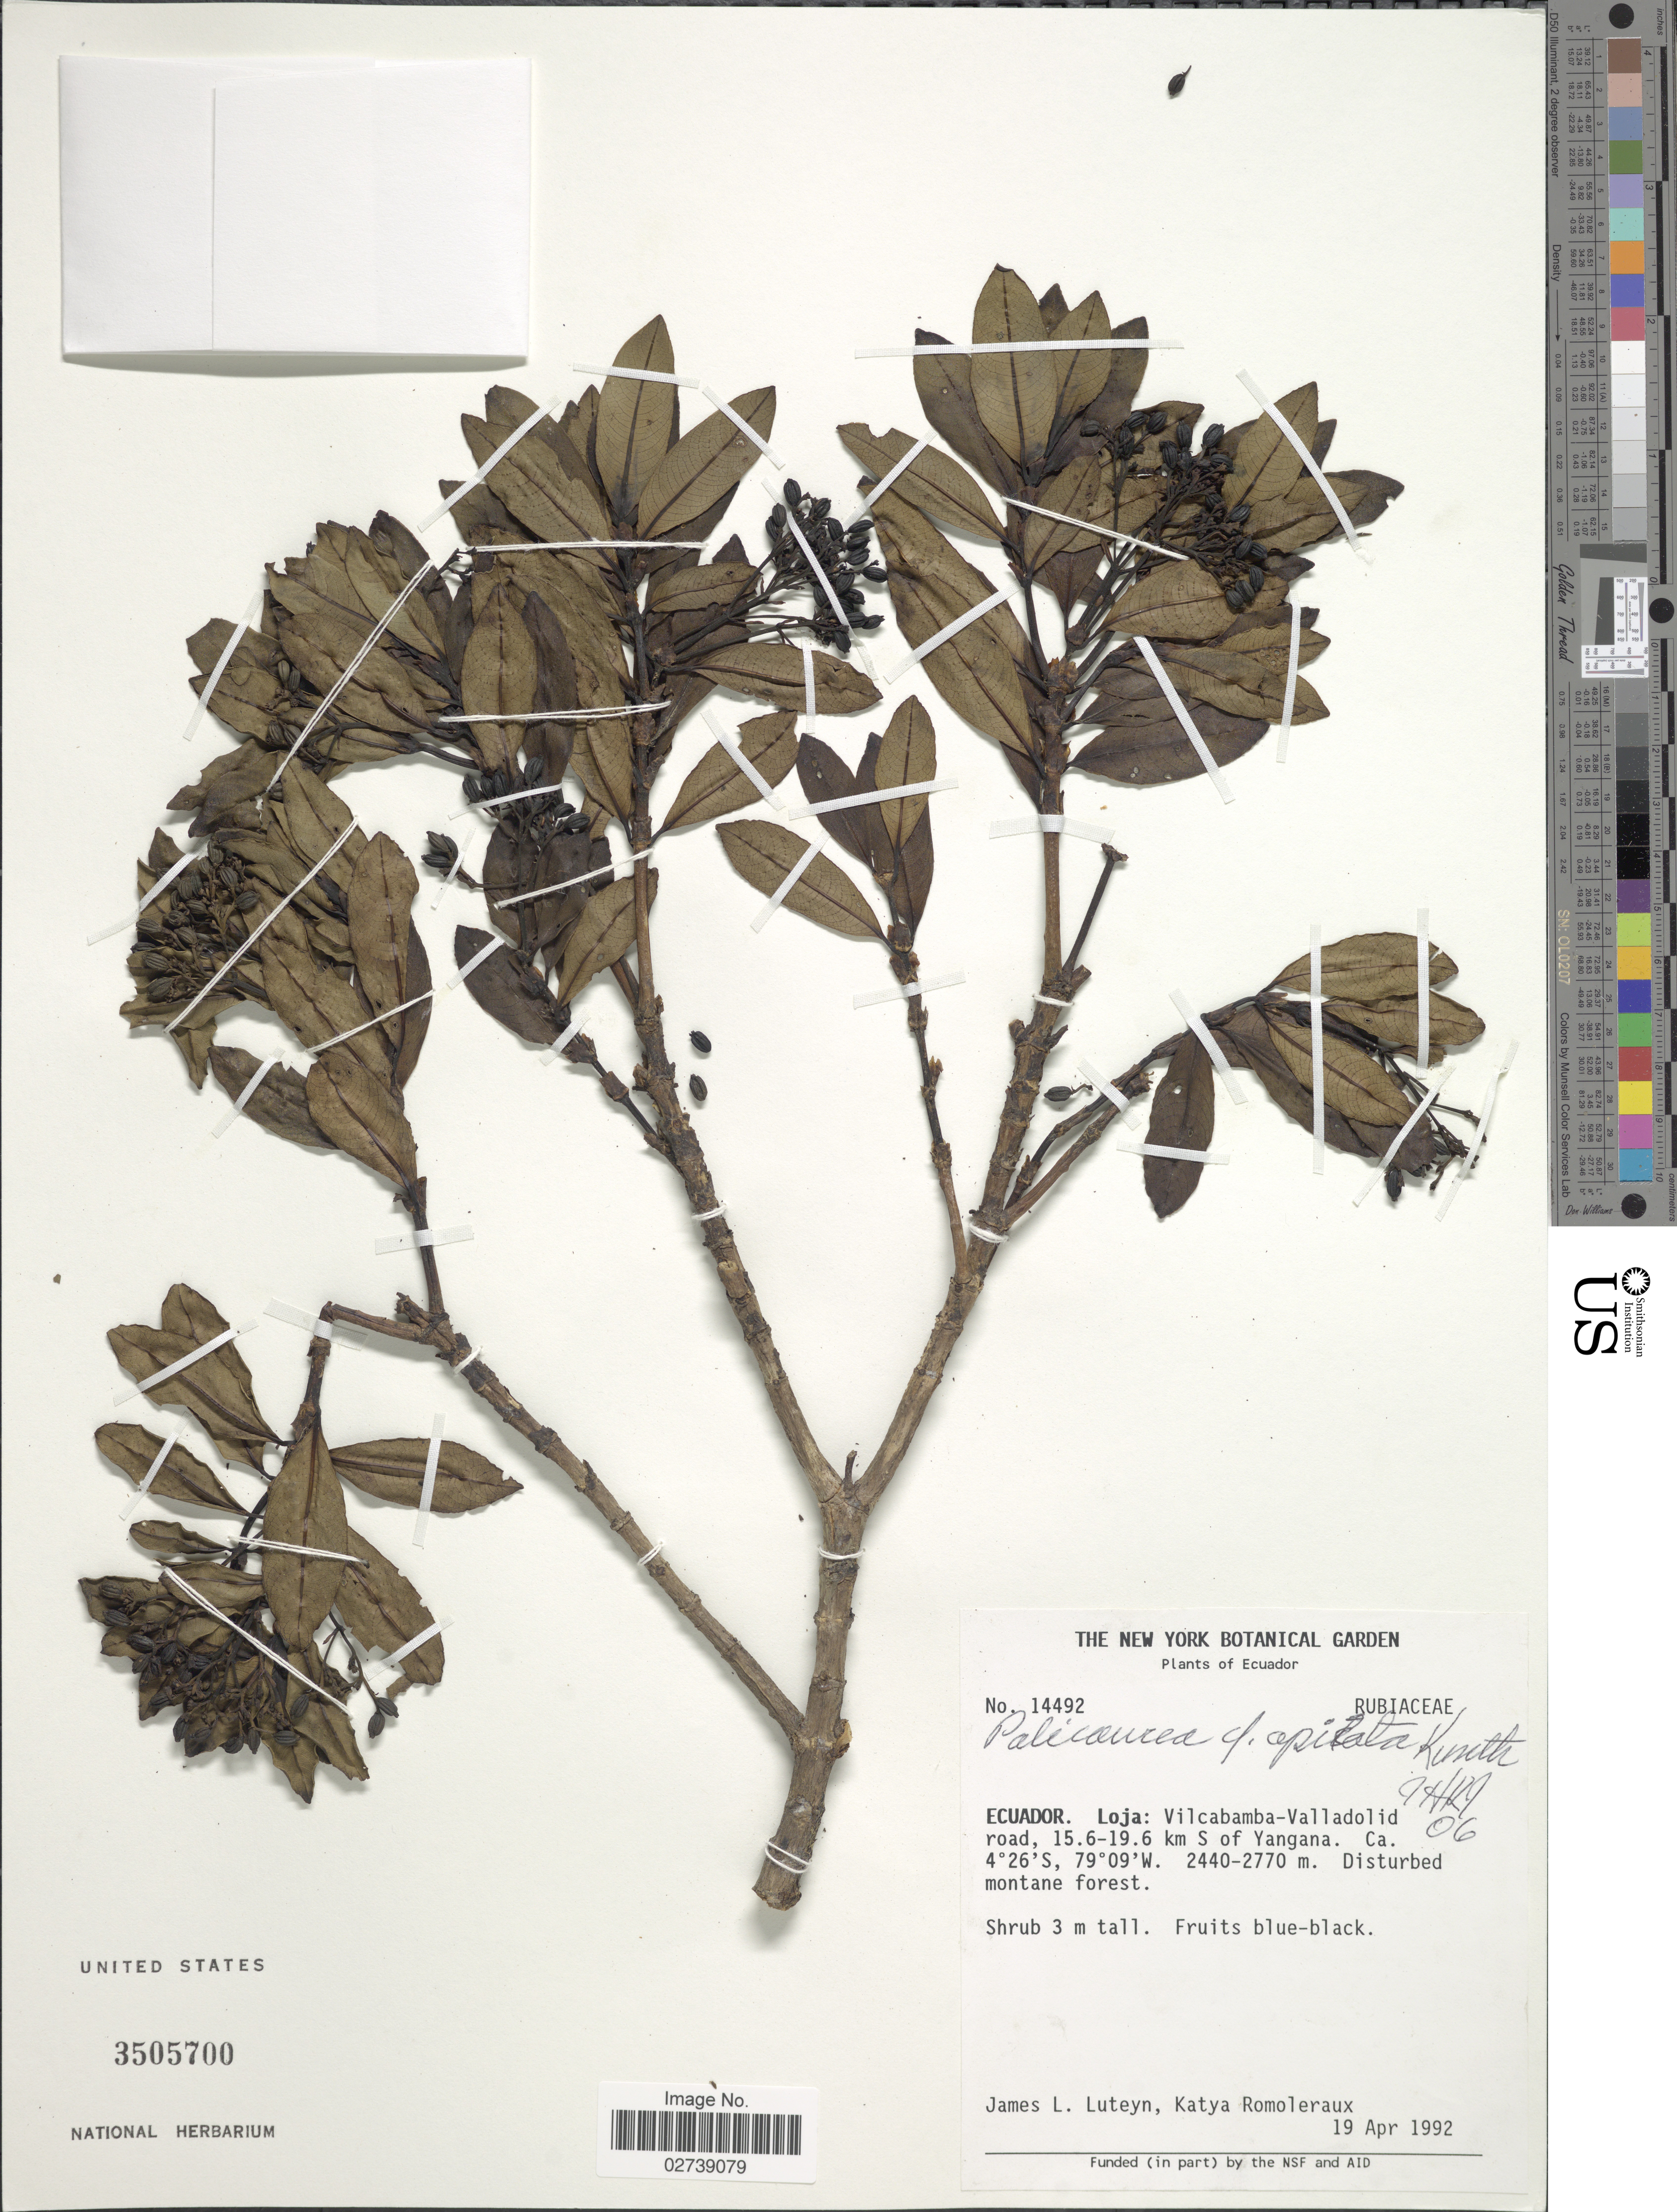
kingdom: Plantae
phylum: Tracheophyta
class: Magnoliopsida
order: Gentianales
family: Rubiaceae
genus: Palicourea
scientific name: Palicourea apicata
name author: Kunth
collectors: J. L. Luteyn & K. Romoleroux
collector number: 14492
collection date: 1992-04-19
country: Ecuador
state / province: Loja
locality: Ecuador. Loja: Vilcabamba-Valladolid road, 15.6-19.6 km S of Yangana.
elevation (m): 2440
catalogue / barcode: US 3505700